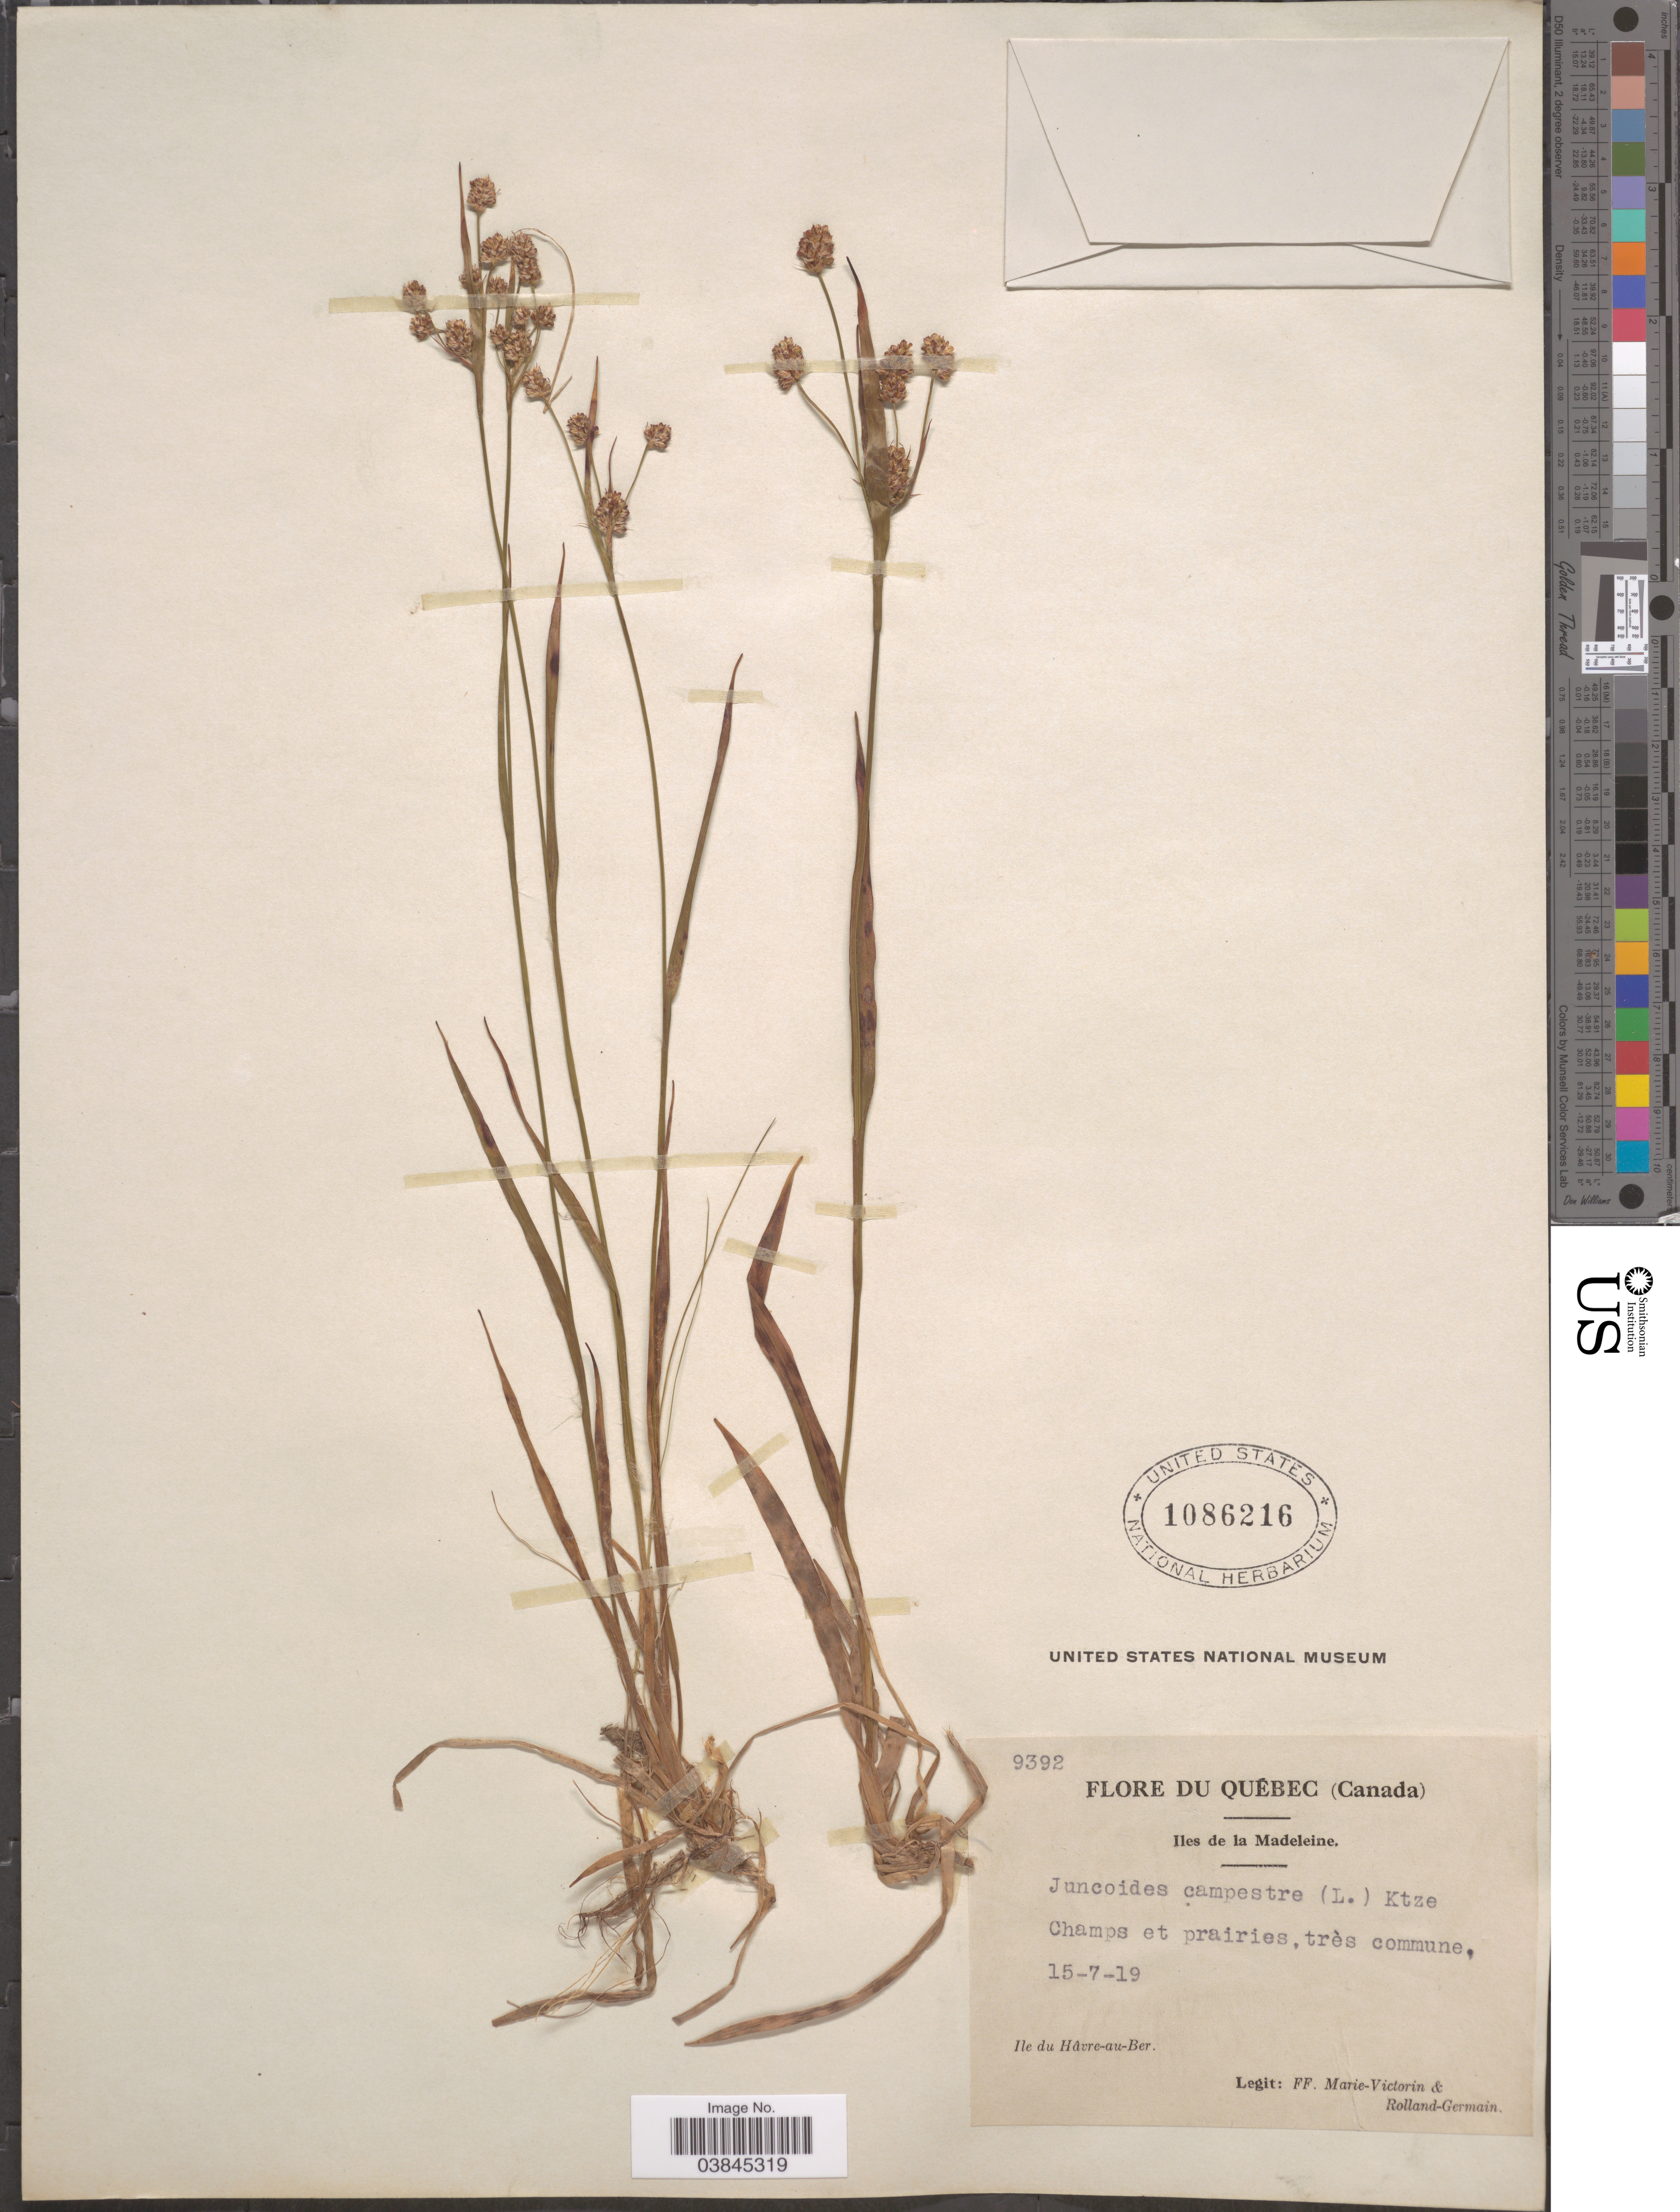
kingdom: Plantae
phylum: Tracheophyta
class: Liliopsida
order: Poales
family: Juncaceae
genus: Luzula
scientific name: Luzula campestris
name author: (L.) DC.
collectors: F. Marie-Victorin & Rolland-Germain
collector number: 9392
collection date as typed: Transcribed d/m/y: 15/7/19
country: Canada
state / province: Quebec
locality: Iles de la Madeleine. Champs et prairies, très commune.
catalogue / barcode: US 1086216